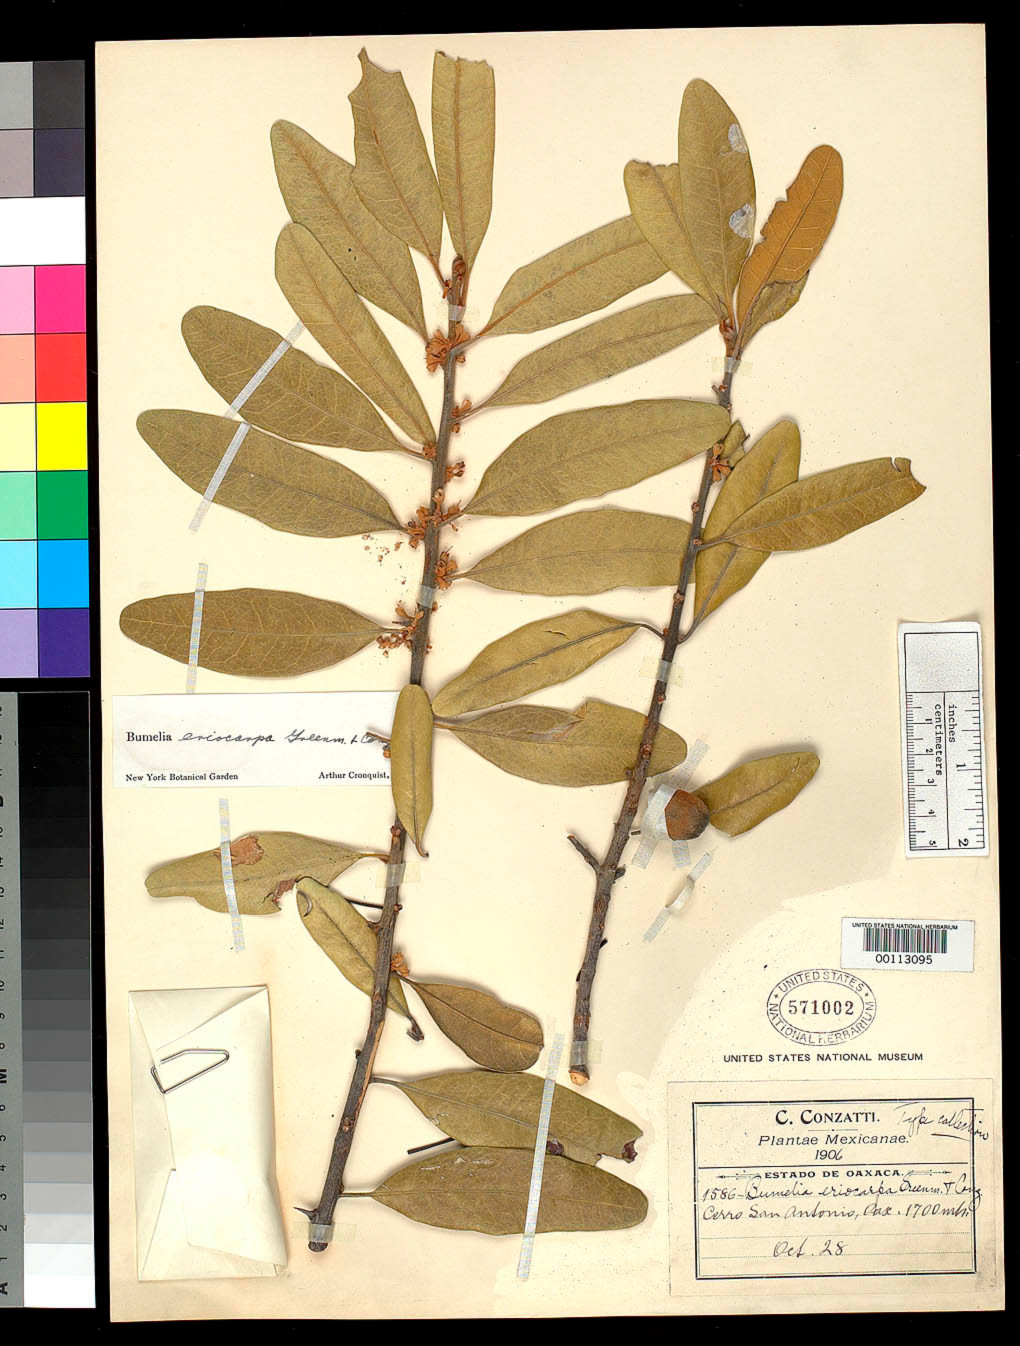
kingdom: Plantae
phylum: Tracheophyta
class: Magnoliopsida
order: Ericales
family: Sapotaceae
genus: Bumelia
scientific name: Bumelia eriocarpa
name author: Greenm. & Conz.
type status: Isotype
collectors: C. Conzatti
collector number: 1586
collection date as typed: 28 Oct 1906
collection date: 1906-10-28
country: Mexico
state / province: Oaxaca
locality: Cerro San Antonio.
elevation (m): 1700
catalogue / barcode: US 571002